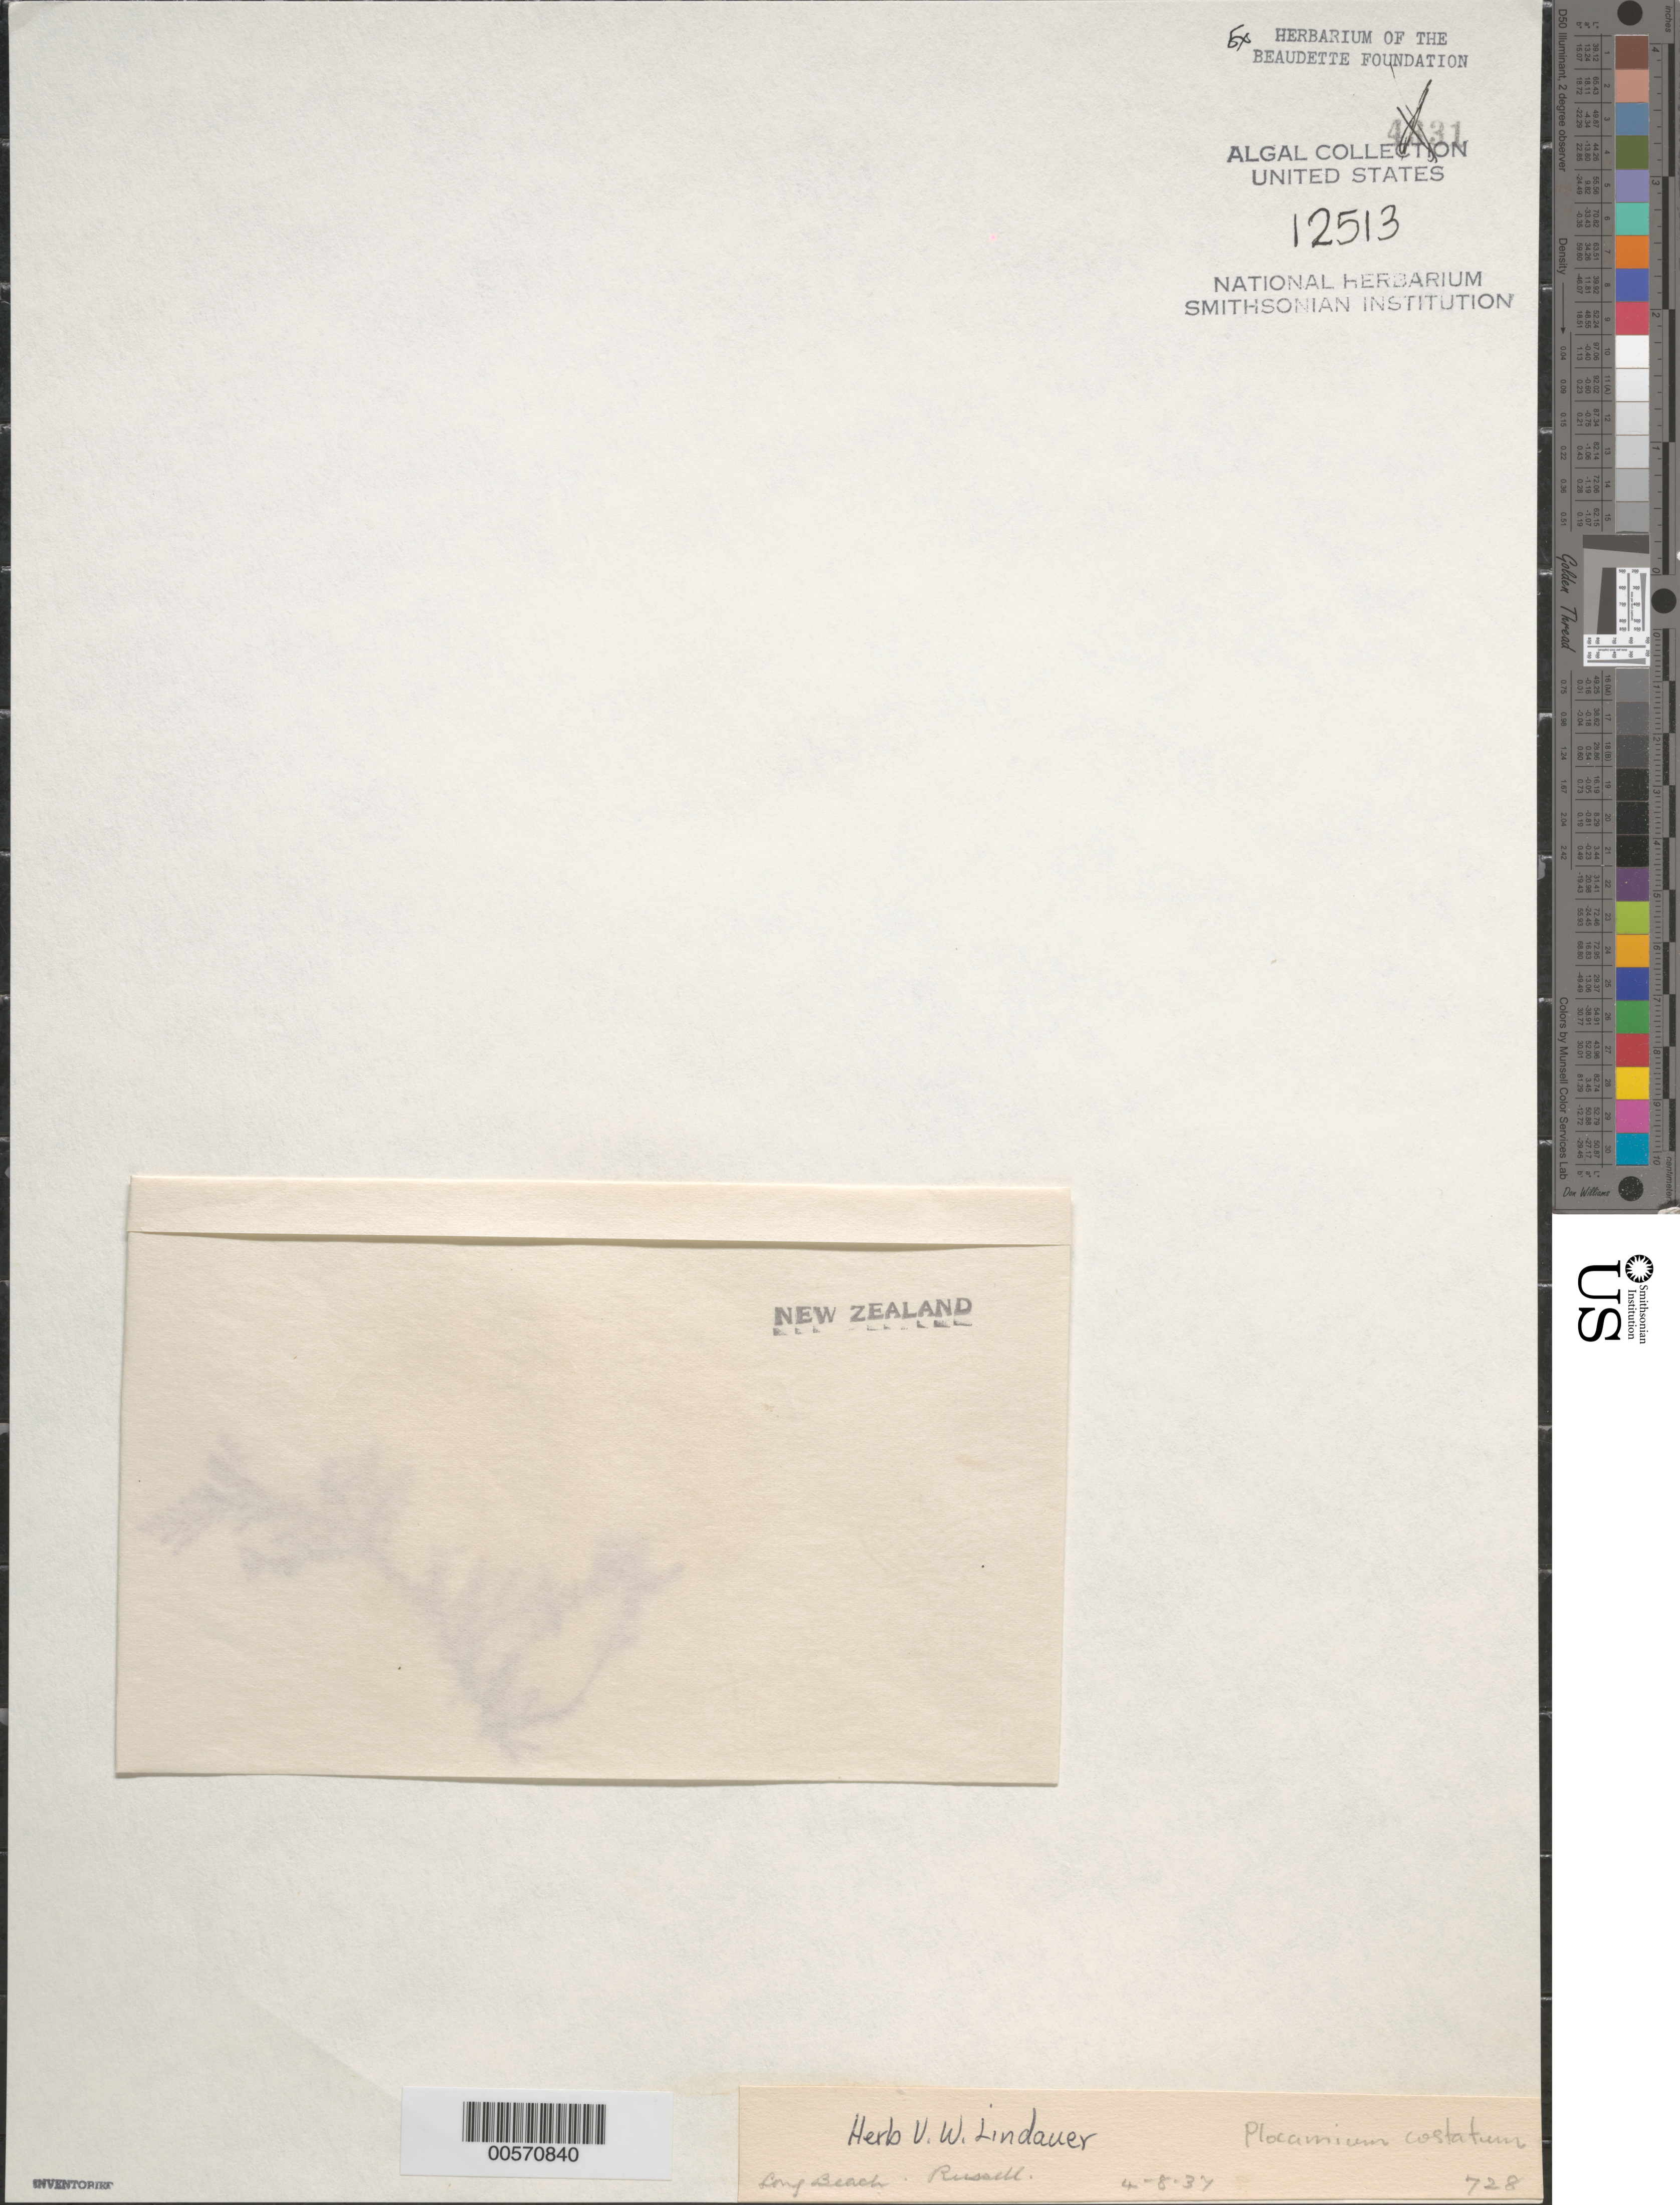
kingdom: Plantae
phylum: Rhodophyta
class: Florideophyceae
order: Plocamiales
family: Plocamiaceae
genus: Plocamium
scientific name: Plocamium cirrhosum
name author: (D. Turner) M.J. Wynne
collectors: V. Lindauer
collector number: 728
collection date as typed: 04 Aug 1937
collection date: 1937-08-04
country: New Zealand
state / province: Northland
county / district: Far North District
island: North Island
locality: Long Beach, Russell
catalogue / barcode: US 12513